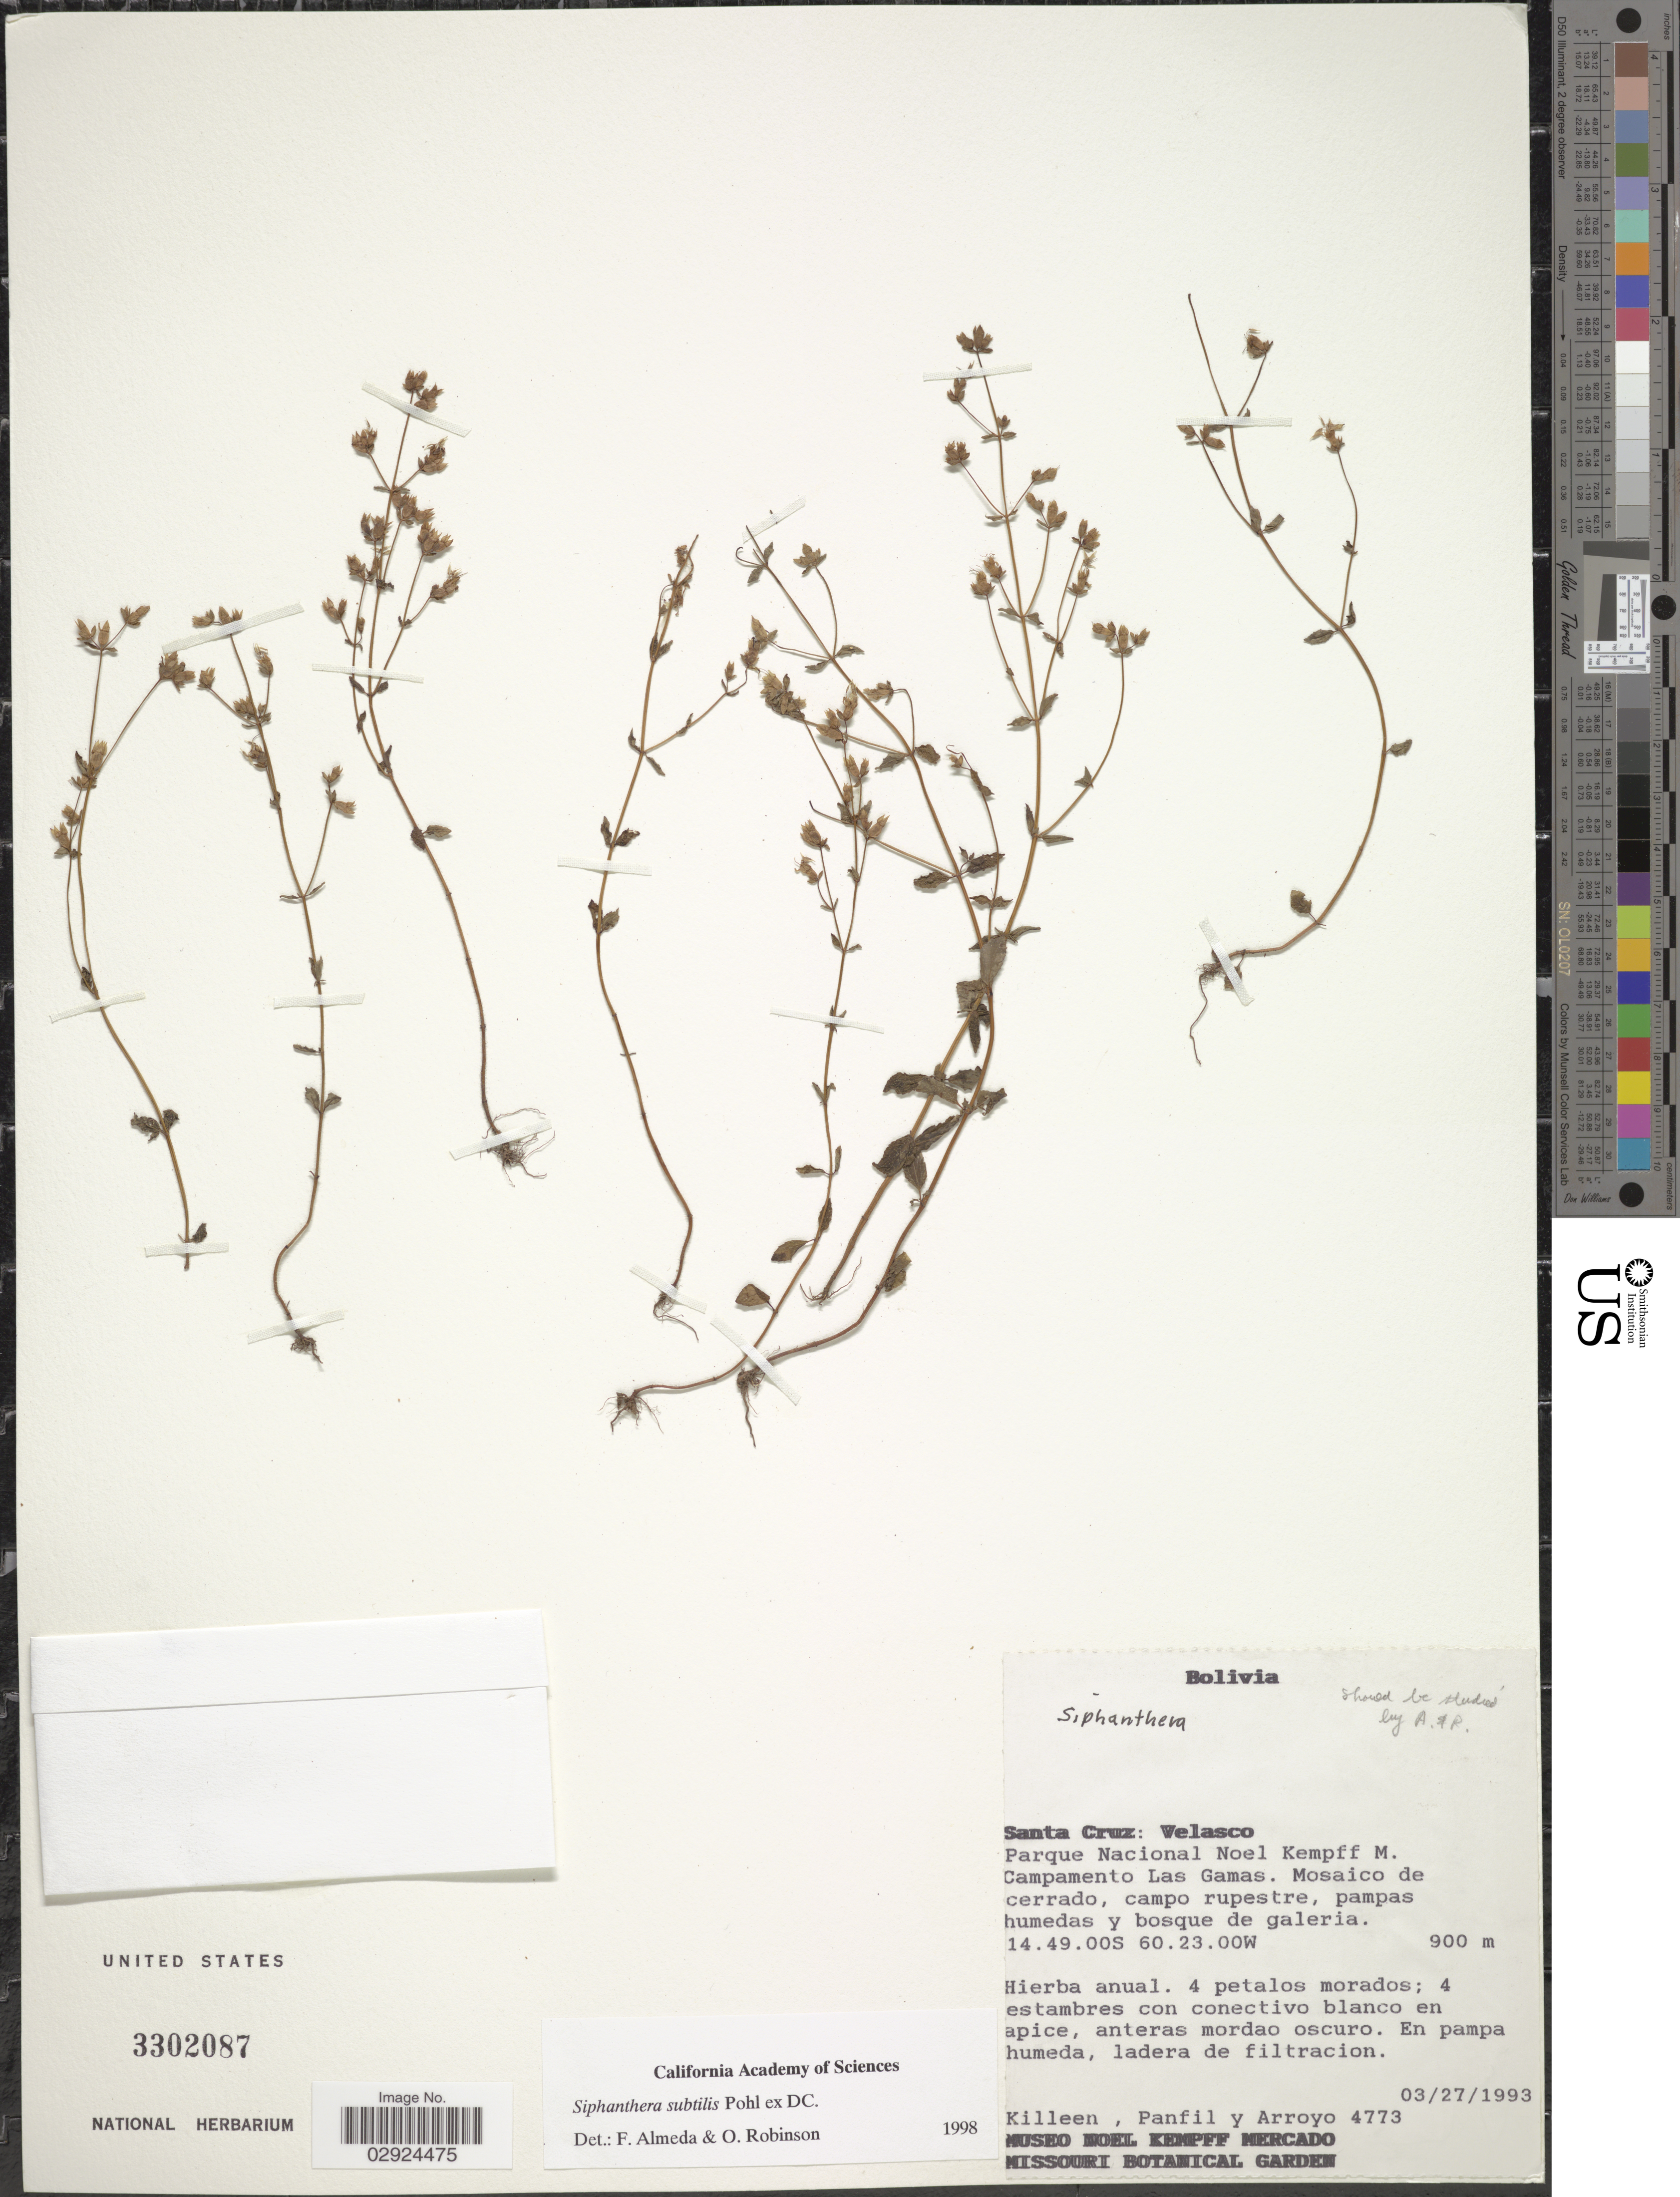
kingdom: Plantae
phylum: Tracheophyta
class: Magnoliopsida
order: Myrtales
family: Melastomataceae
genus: Siphanthera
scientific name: Siphanthera subtilis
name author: Pohl ex DC.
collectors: Killeen, --, -- Panfil & Arroyo, --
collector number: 4773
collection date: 1993-03-27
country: Bolivia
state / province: Santa Cruz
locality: Velasco. Parque Nacional Noel Kempff M. Campamento Las Gamas. Mosaico de cerrado.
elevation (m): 900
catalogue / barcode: US 3302087